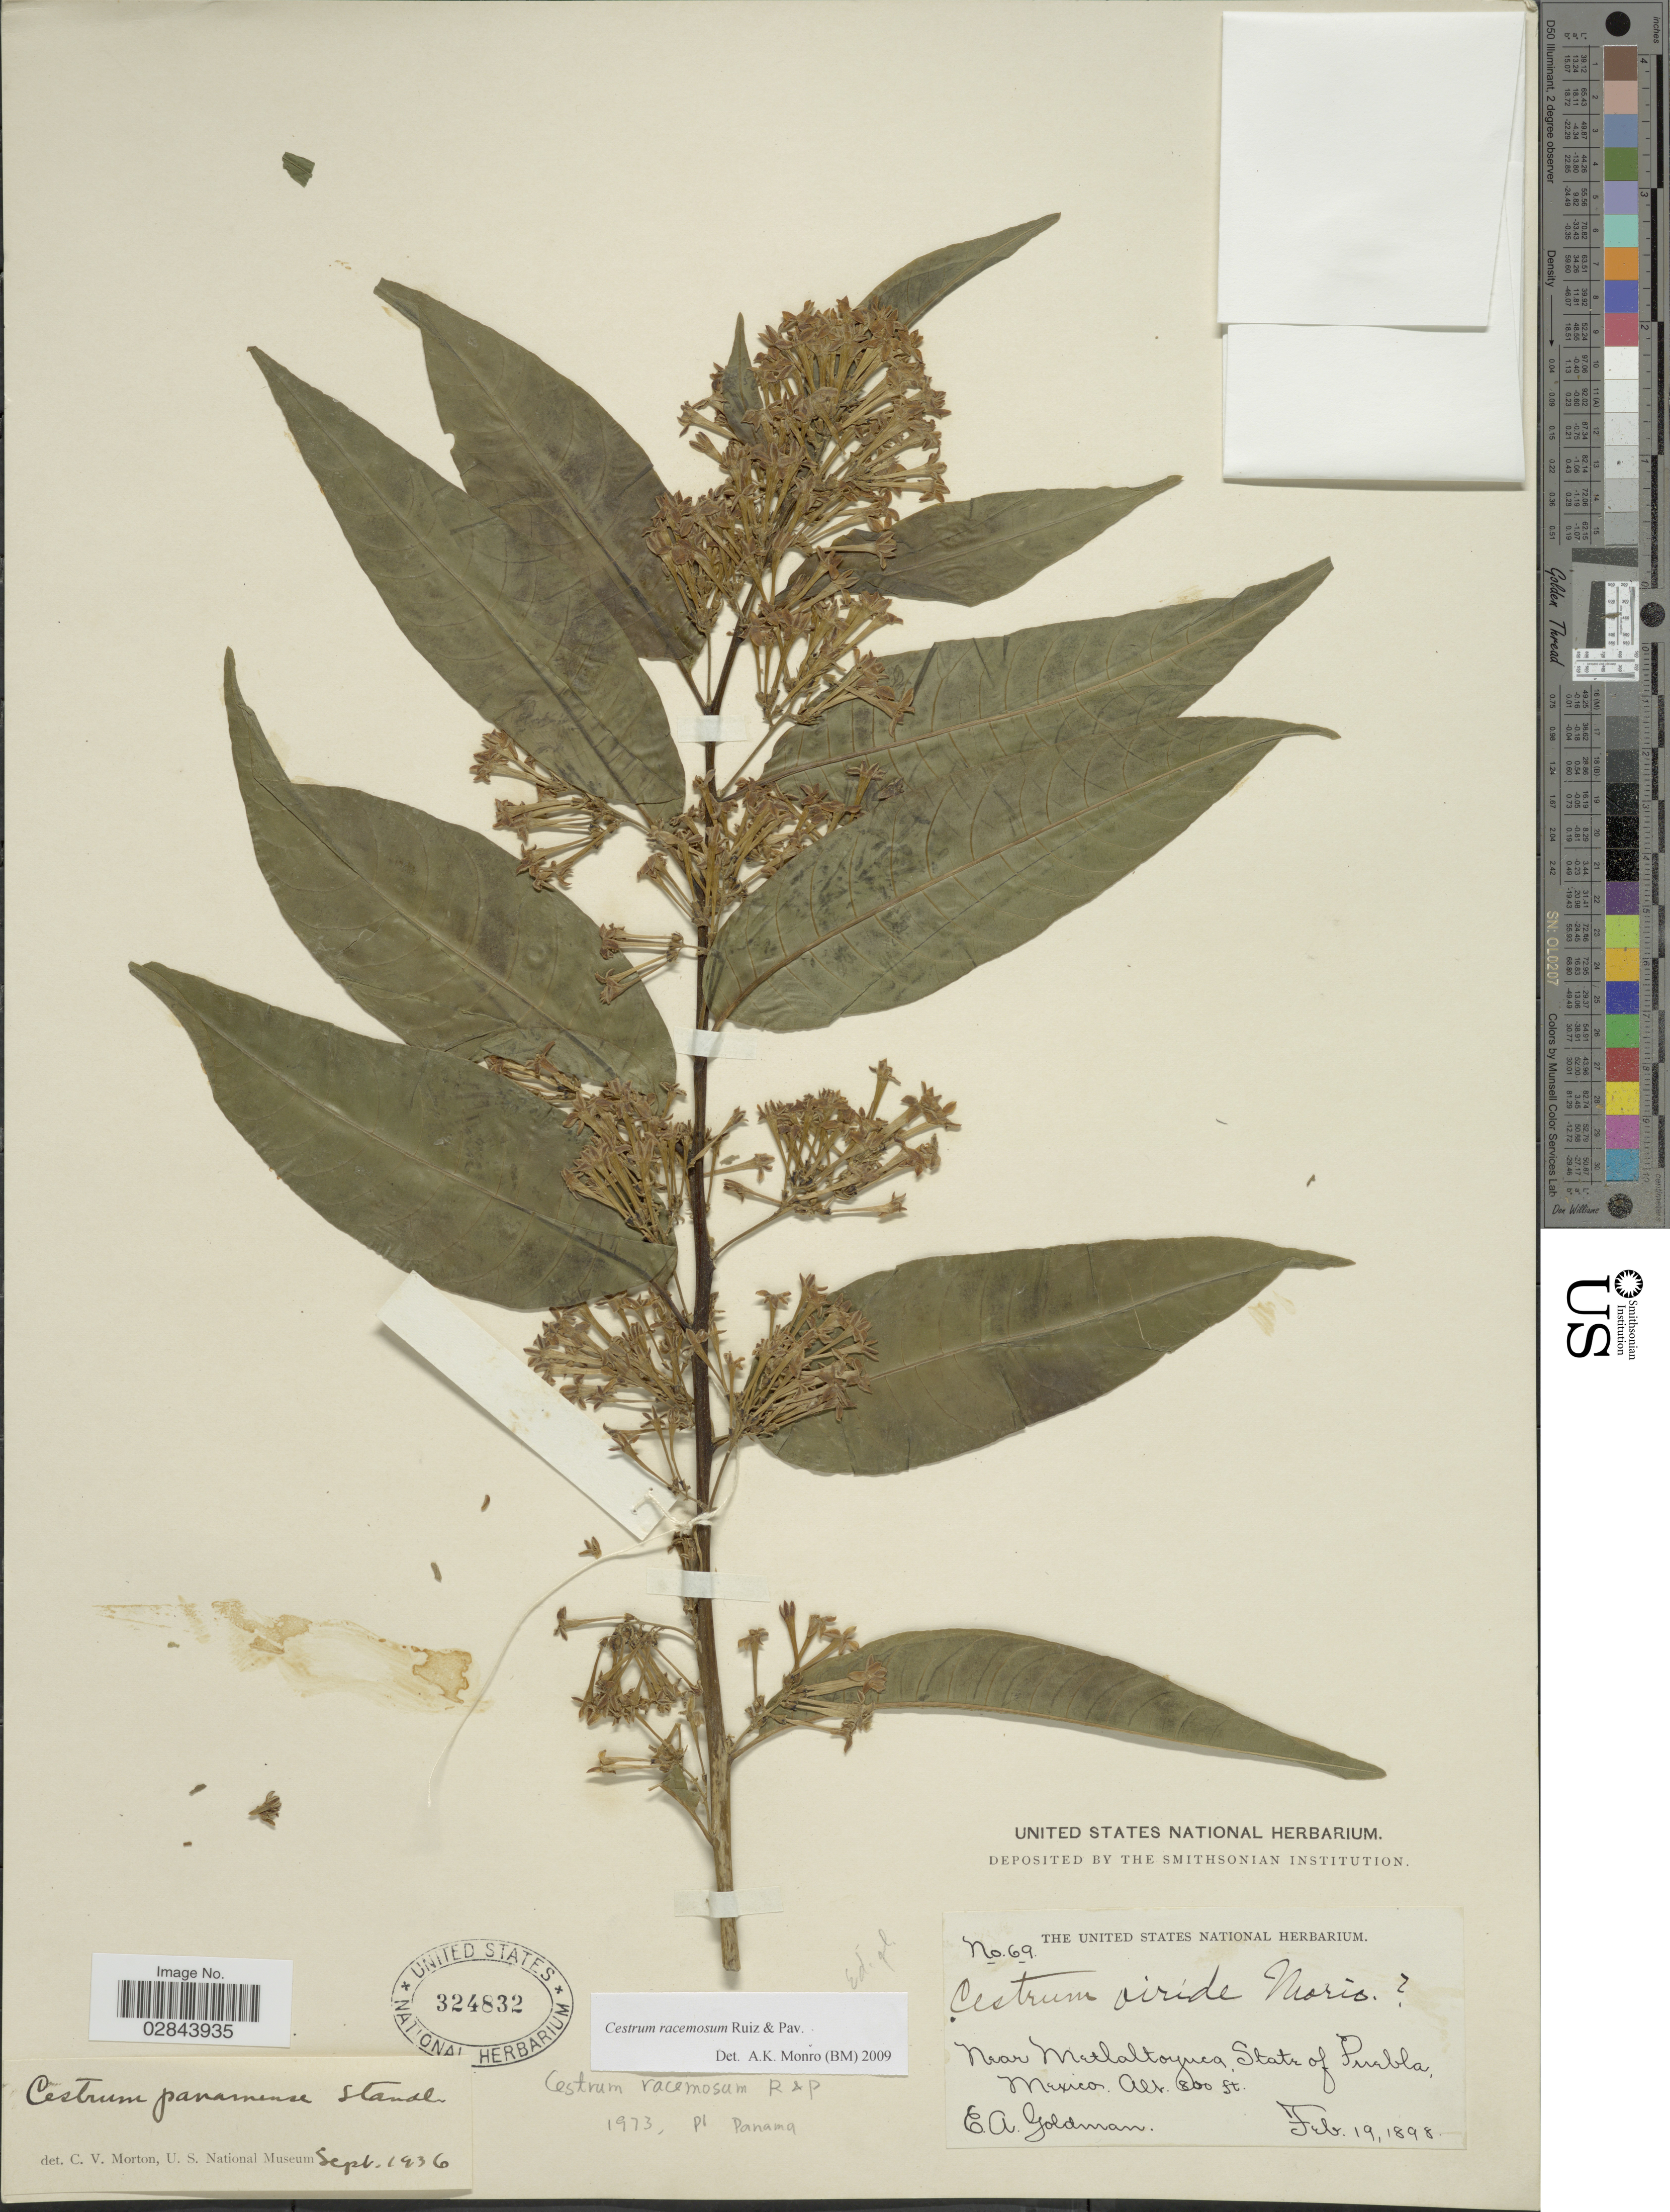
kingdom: Plantae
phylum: Tracheophyta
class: Magnoliopsida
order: Solanales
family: Solanaceae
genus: Cestrum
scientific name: Cestrum racemosum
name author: Ruiz & Pav.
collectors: E. A. Goldman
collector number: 69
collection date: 1898-02-19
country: Mexico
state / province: Puebla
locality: Near metlaltoyuca.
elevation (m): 244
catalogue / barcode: US 324832